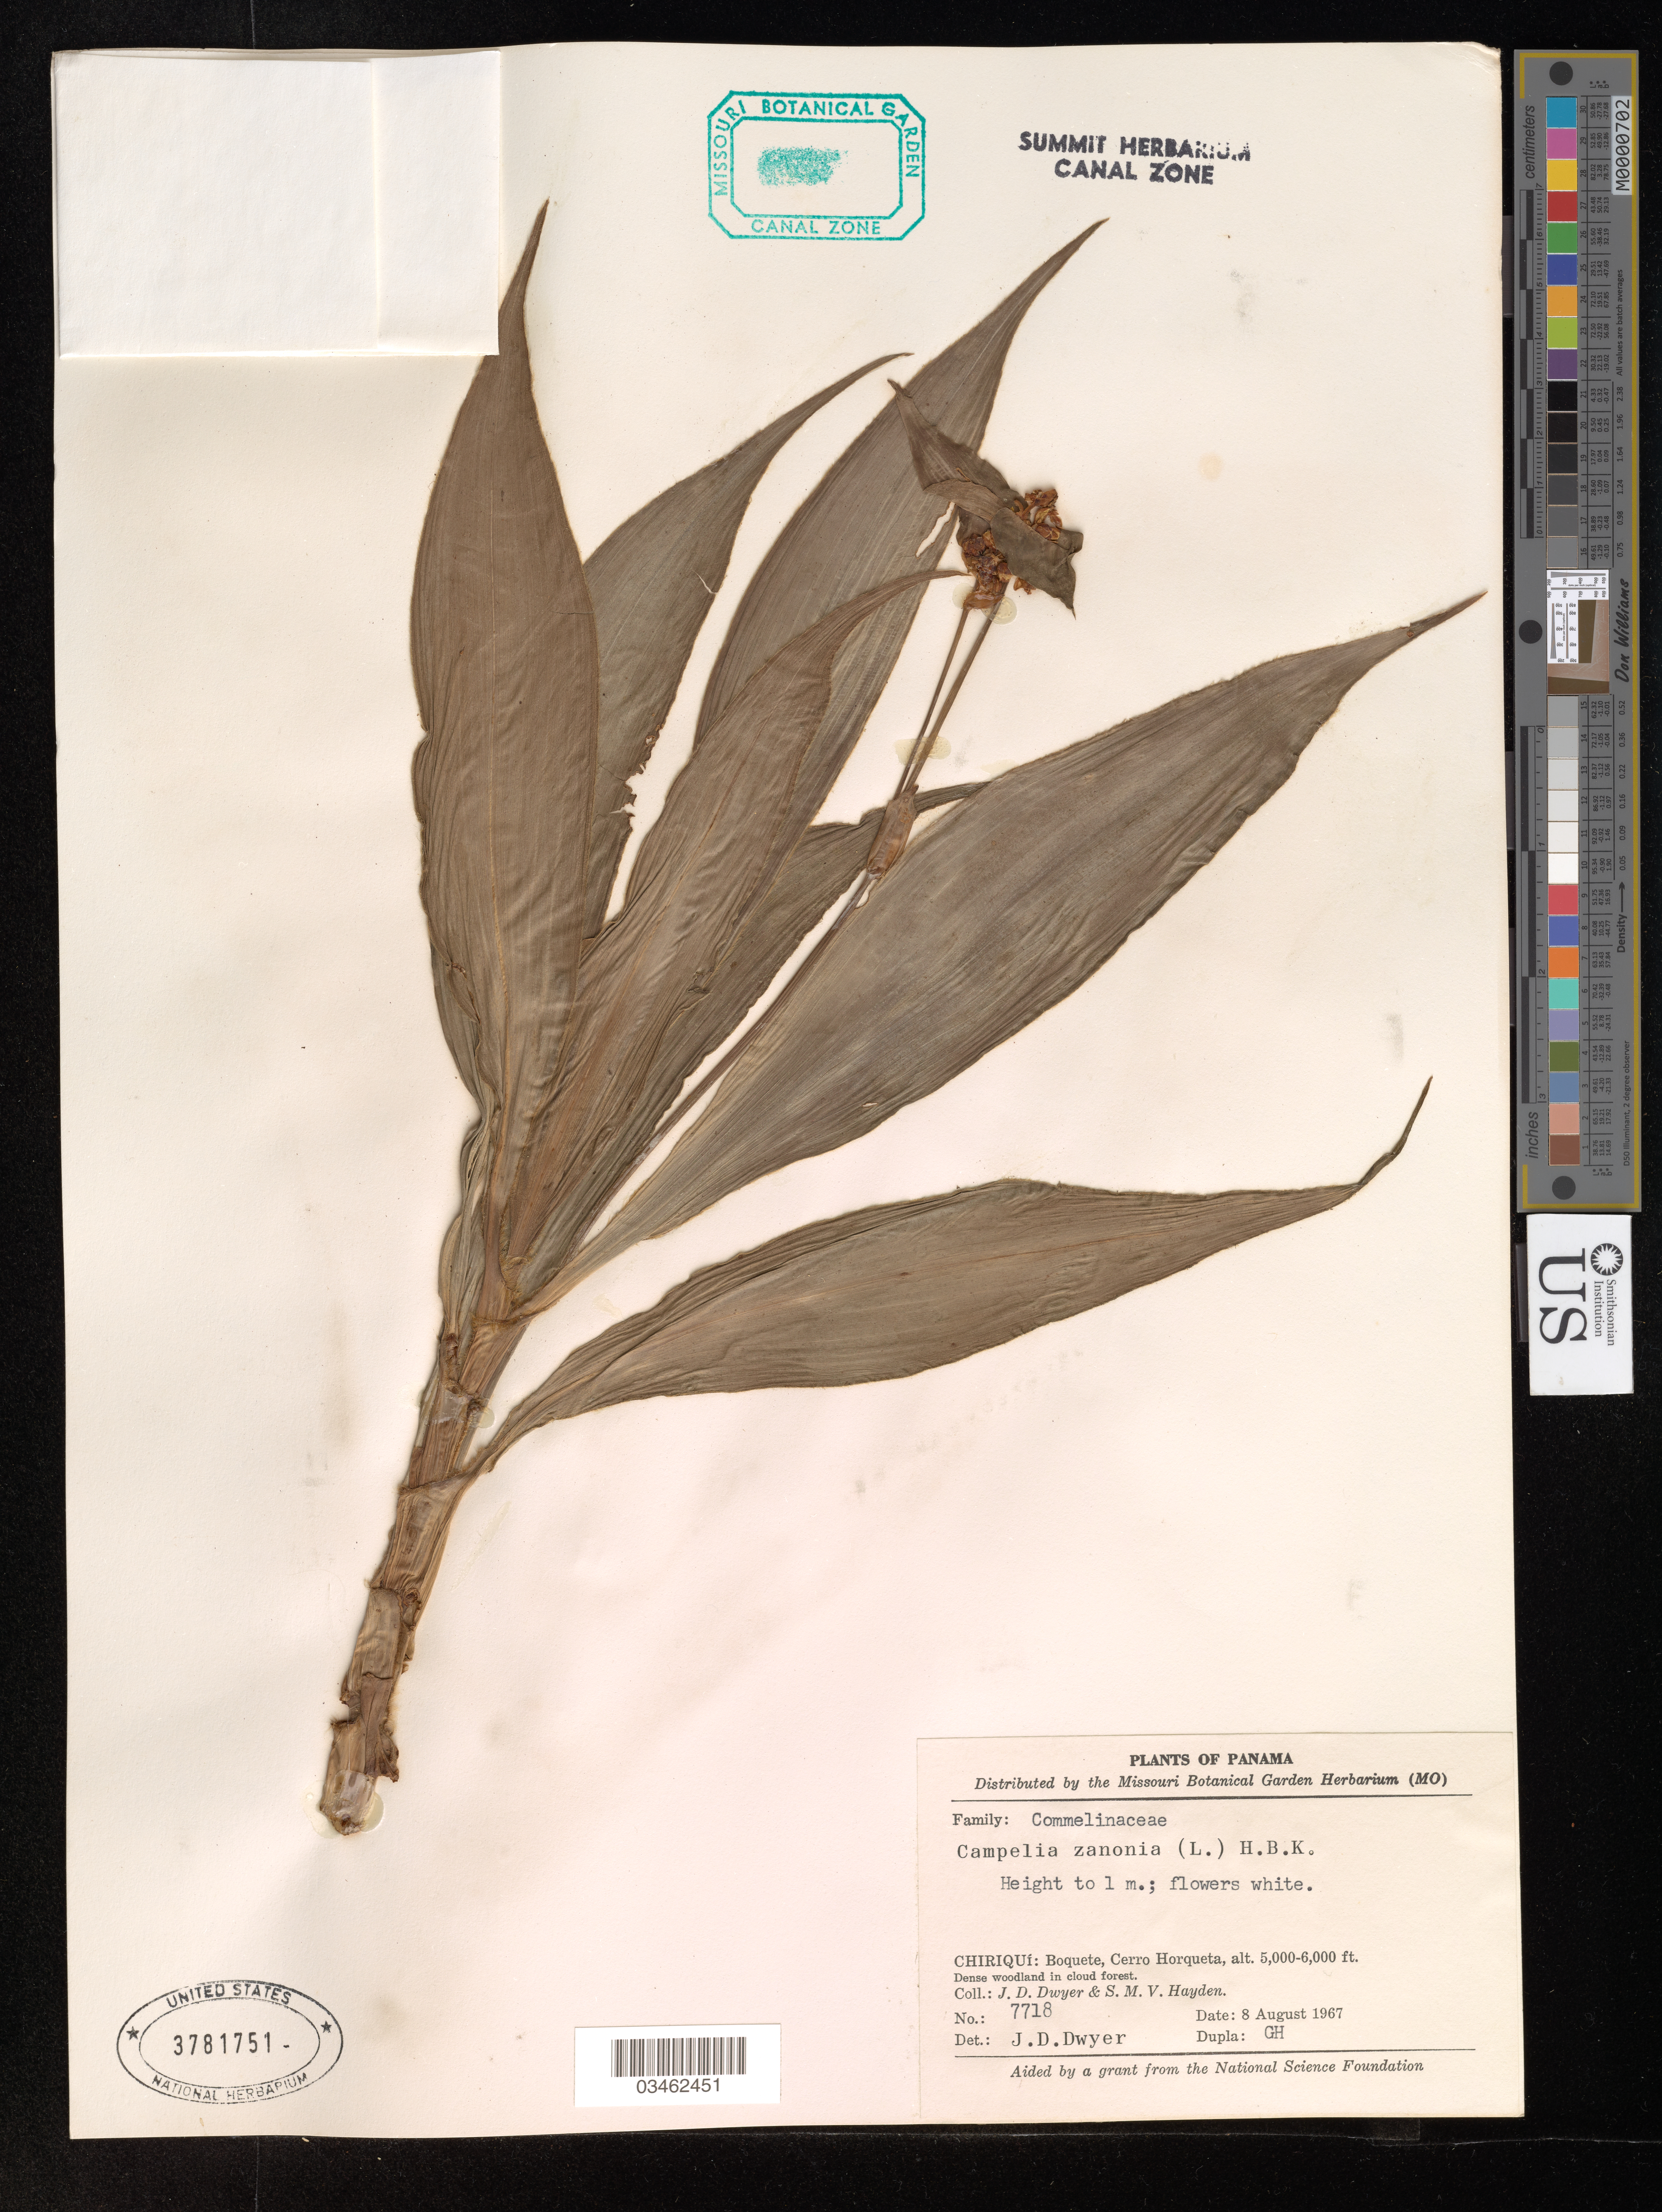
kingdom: Plantae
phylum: Tracheophyta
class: Liliopsida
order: Commelinales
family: Commelinaceae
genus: Campelia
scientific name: Campelia zanonia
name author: (L.) Kunth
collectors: J. D. Dwyer & S. M. Hayden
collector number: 7718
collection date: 1967-08-08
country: Panama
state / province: Chiriqui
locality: Boquete, Cerro Horqueta.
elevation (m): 1524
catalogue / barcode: US 3781751